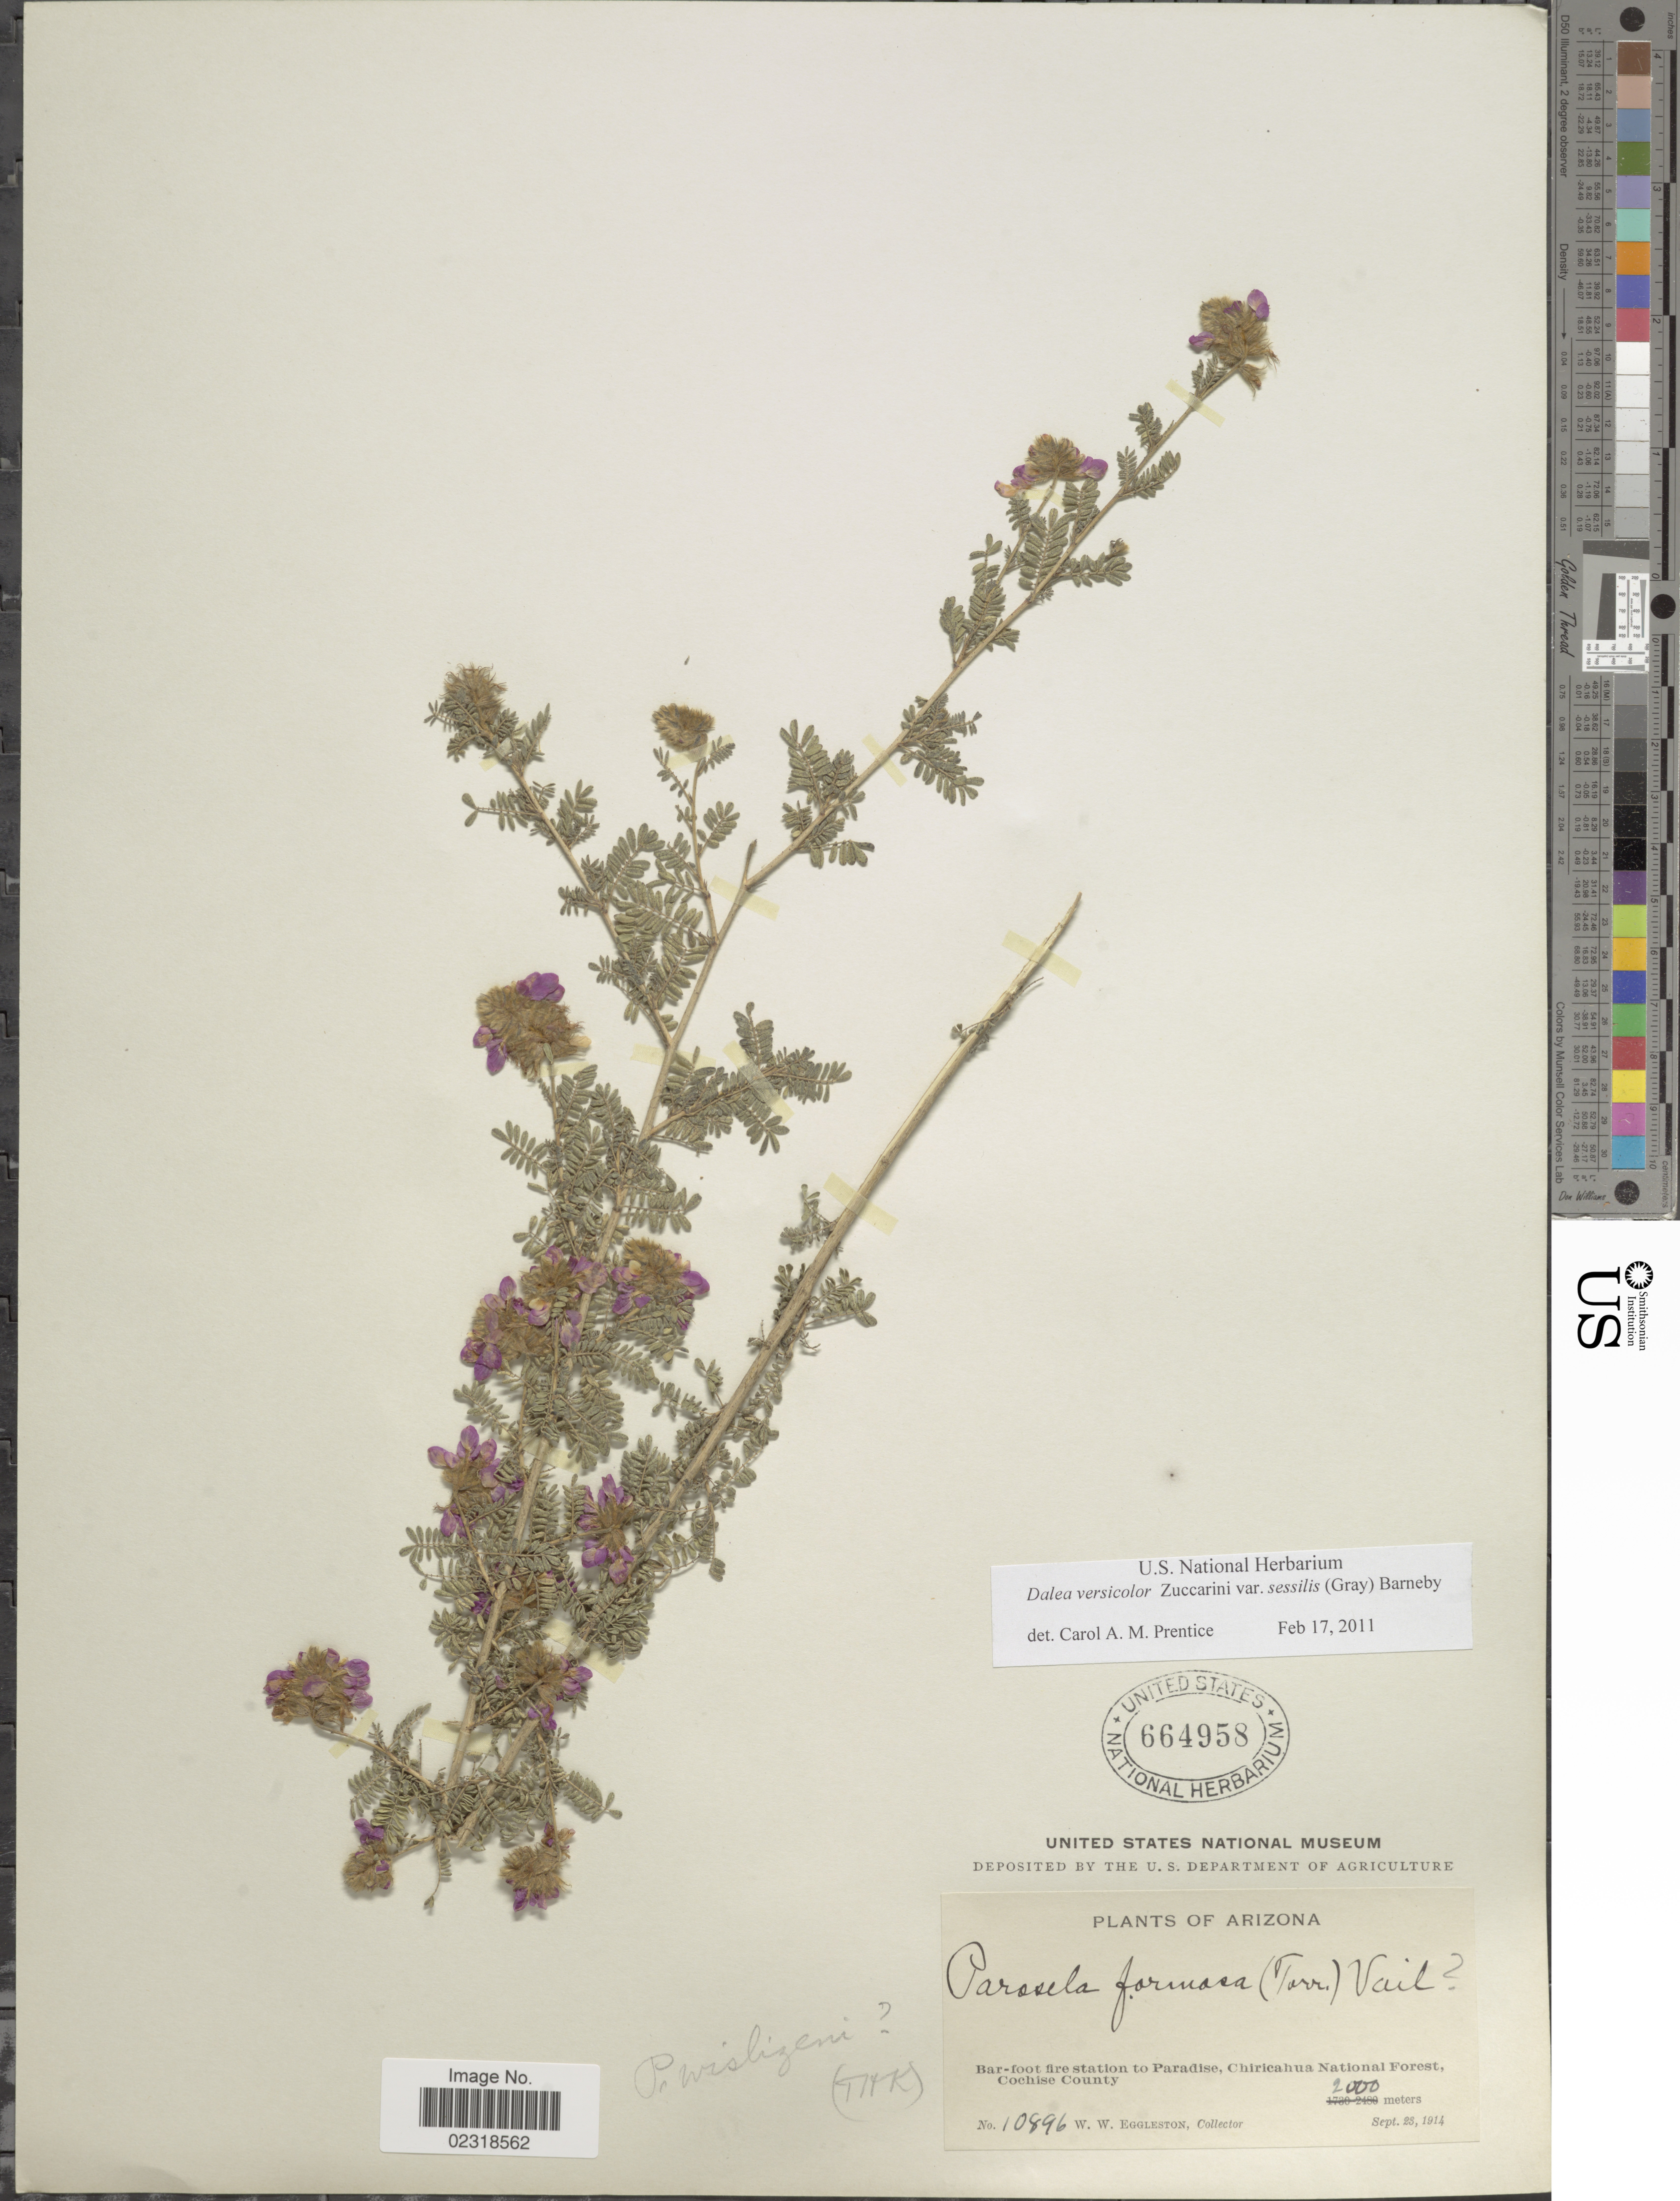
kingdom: Plantae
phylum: Tracheophyta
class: Magnoliopsida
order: Fabales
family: Fabaceae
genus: Dalea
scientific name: Dalea versicolor var. sessilis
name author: Zucc.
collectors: W. W. Eggleston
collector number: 10896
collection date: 1914-09-23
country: United States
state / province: Arizona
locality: Bar-foot fire station to Paradise, Chiricahua National Forest, Cochise County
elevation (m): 2000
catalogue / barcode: US 664958